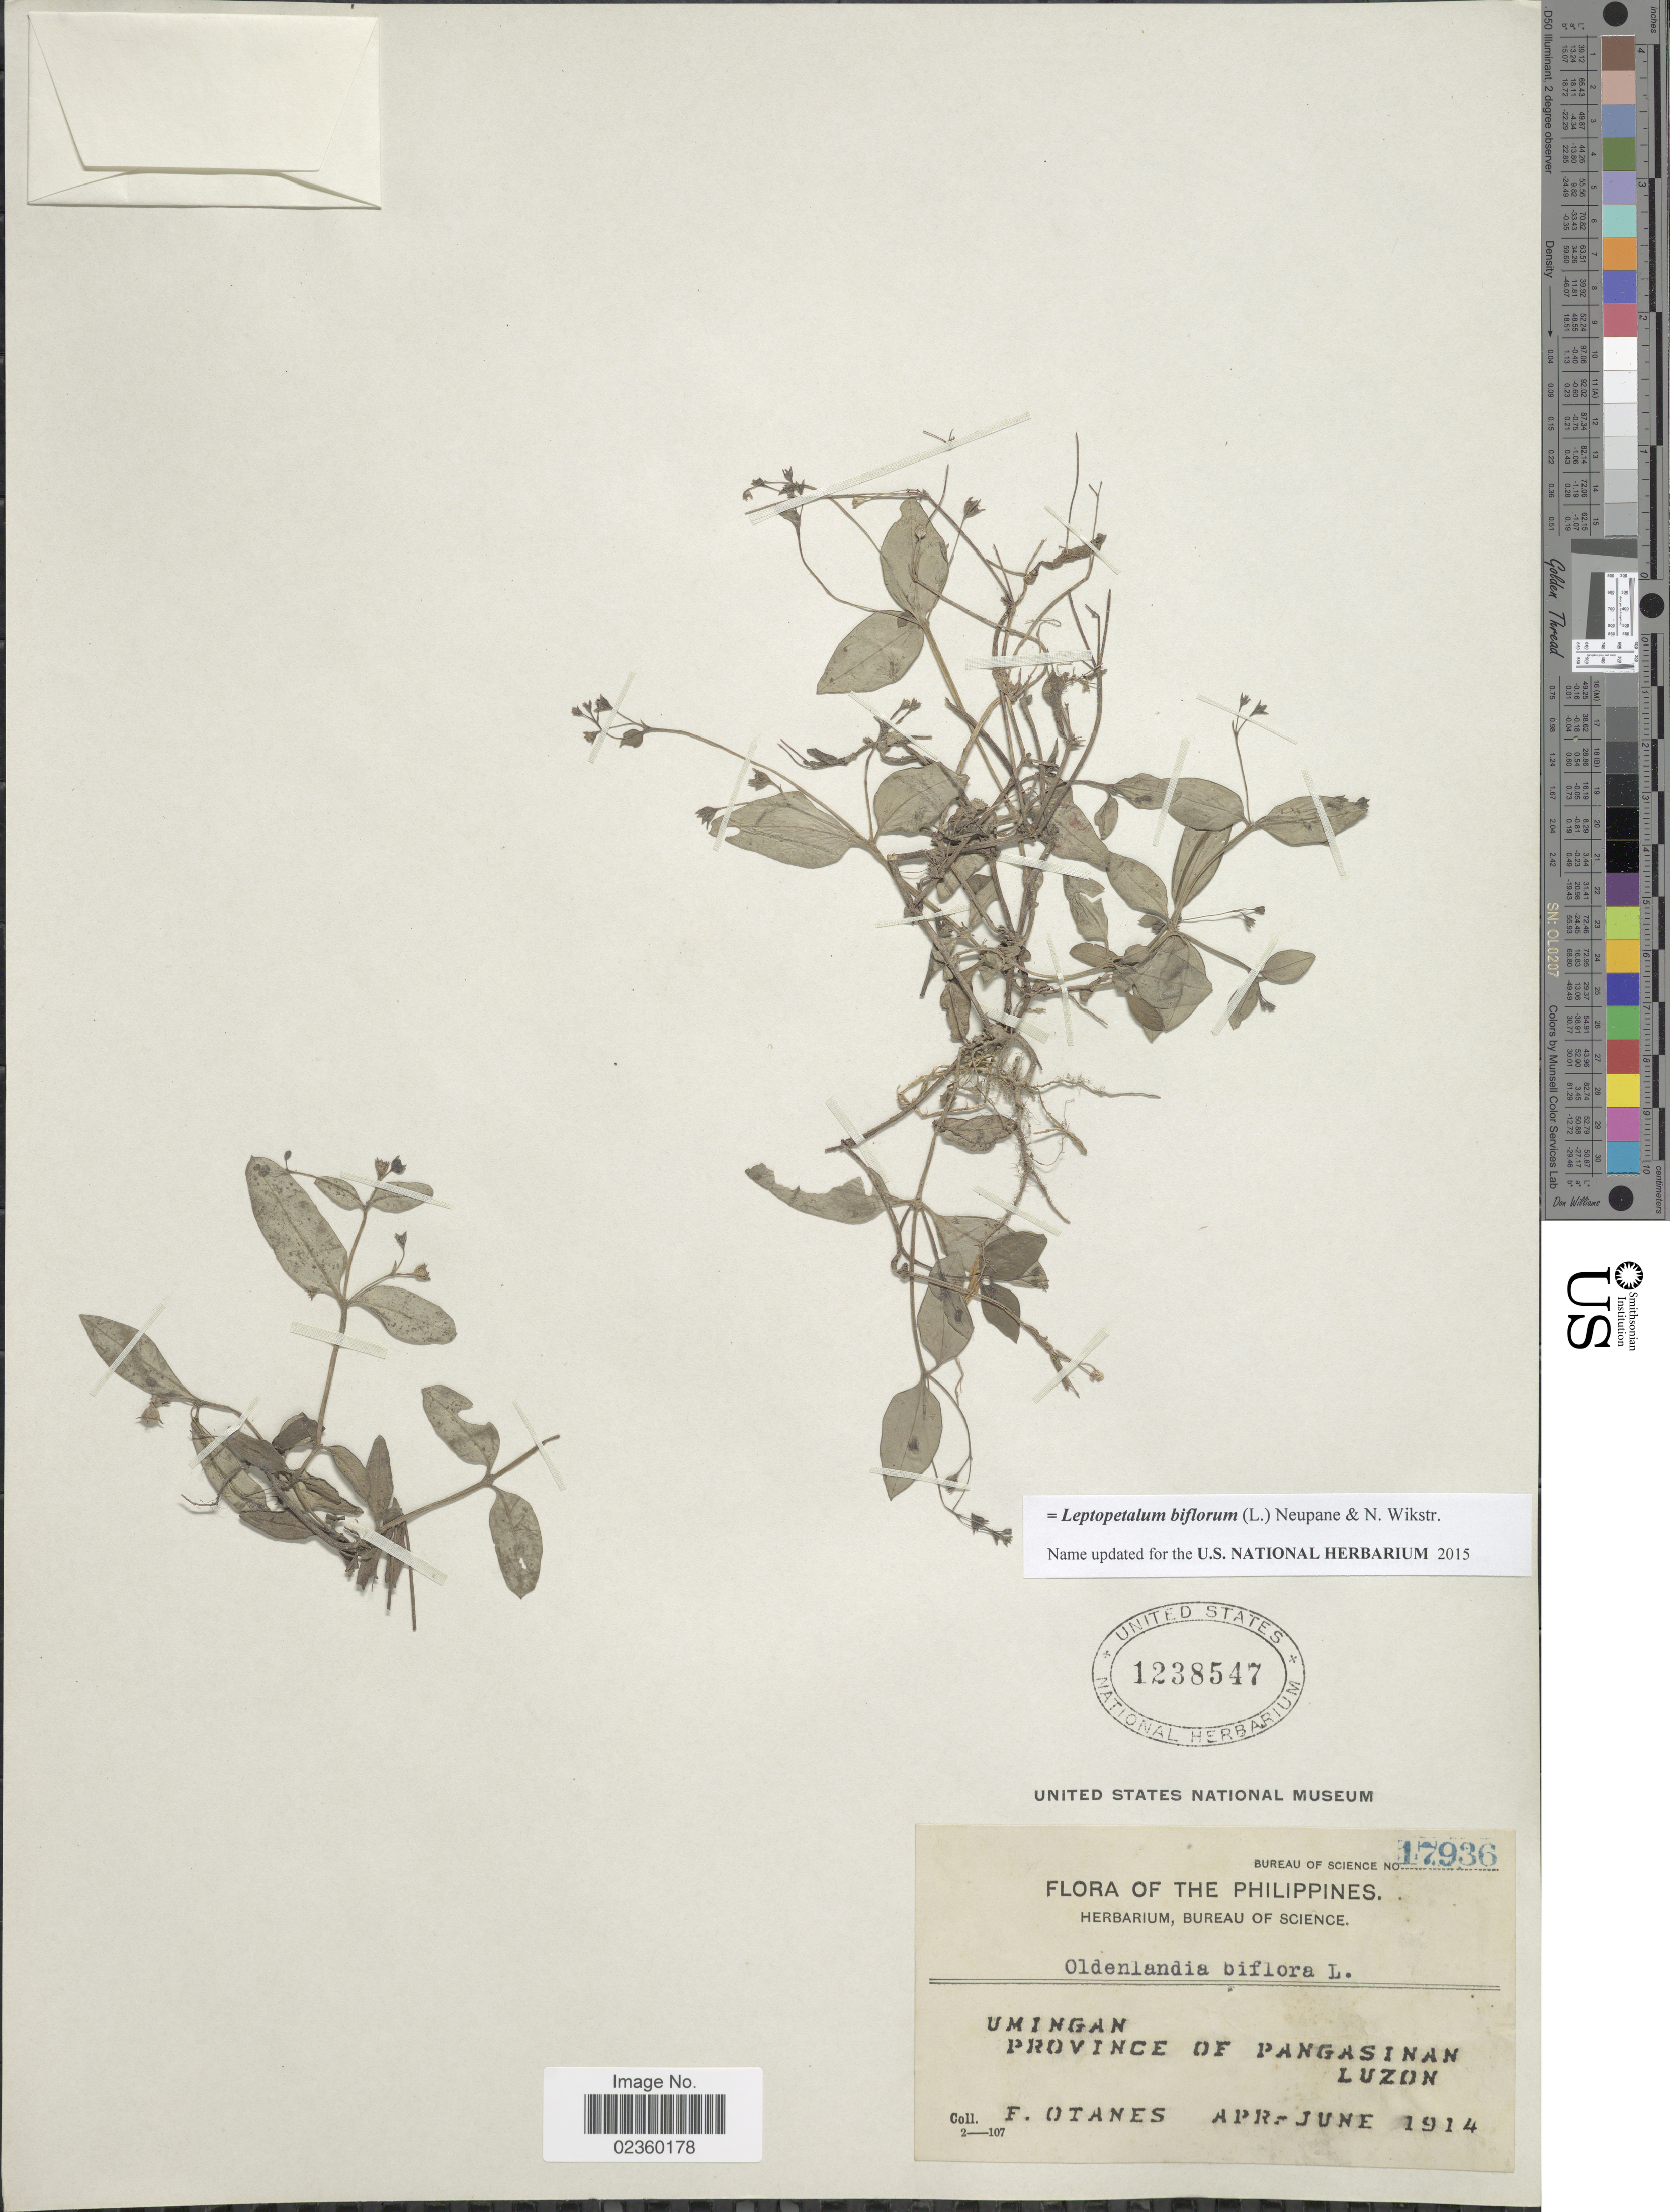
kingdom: Plantae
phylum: Tracheophyta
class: Magnoliopsida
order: Gentianales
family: Rubiaceae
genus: Leptopetalum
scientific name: Leptopetalum biflorum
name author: (L.) Neupane & N. Wikstr.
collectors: F. Q. Otanes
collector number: Bureau of Science 17936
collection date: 1914-04/1914-06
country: Philippines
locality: Umingan, Province of Pangasinan, Luzon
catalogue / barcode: US 1238547